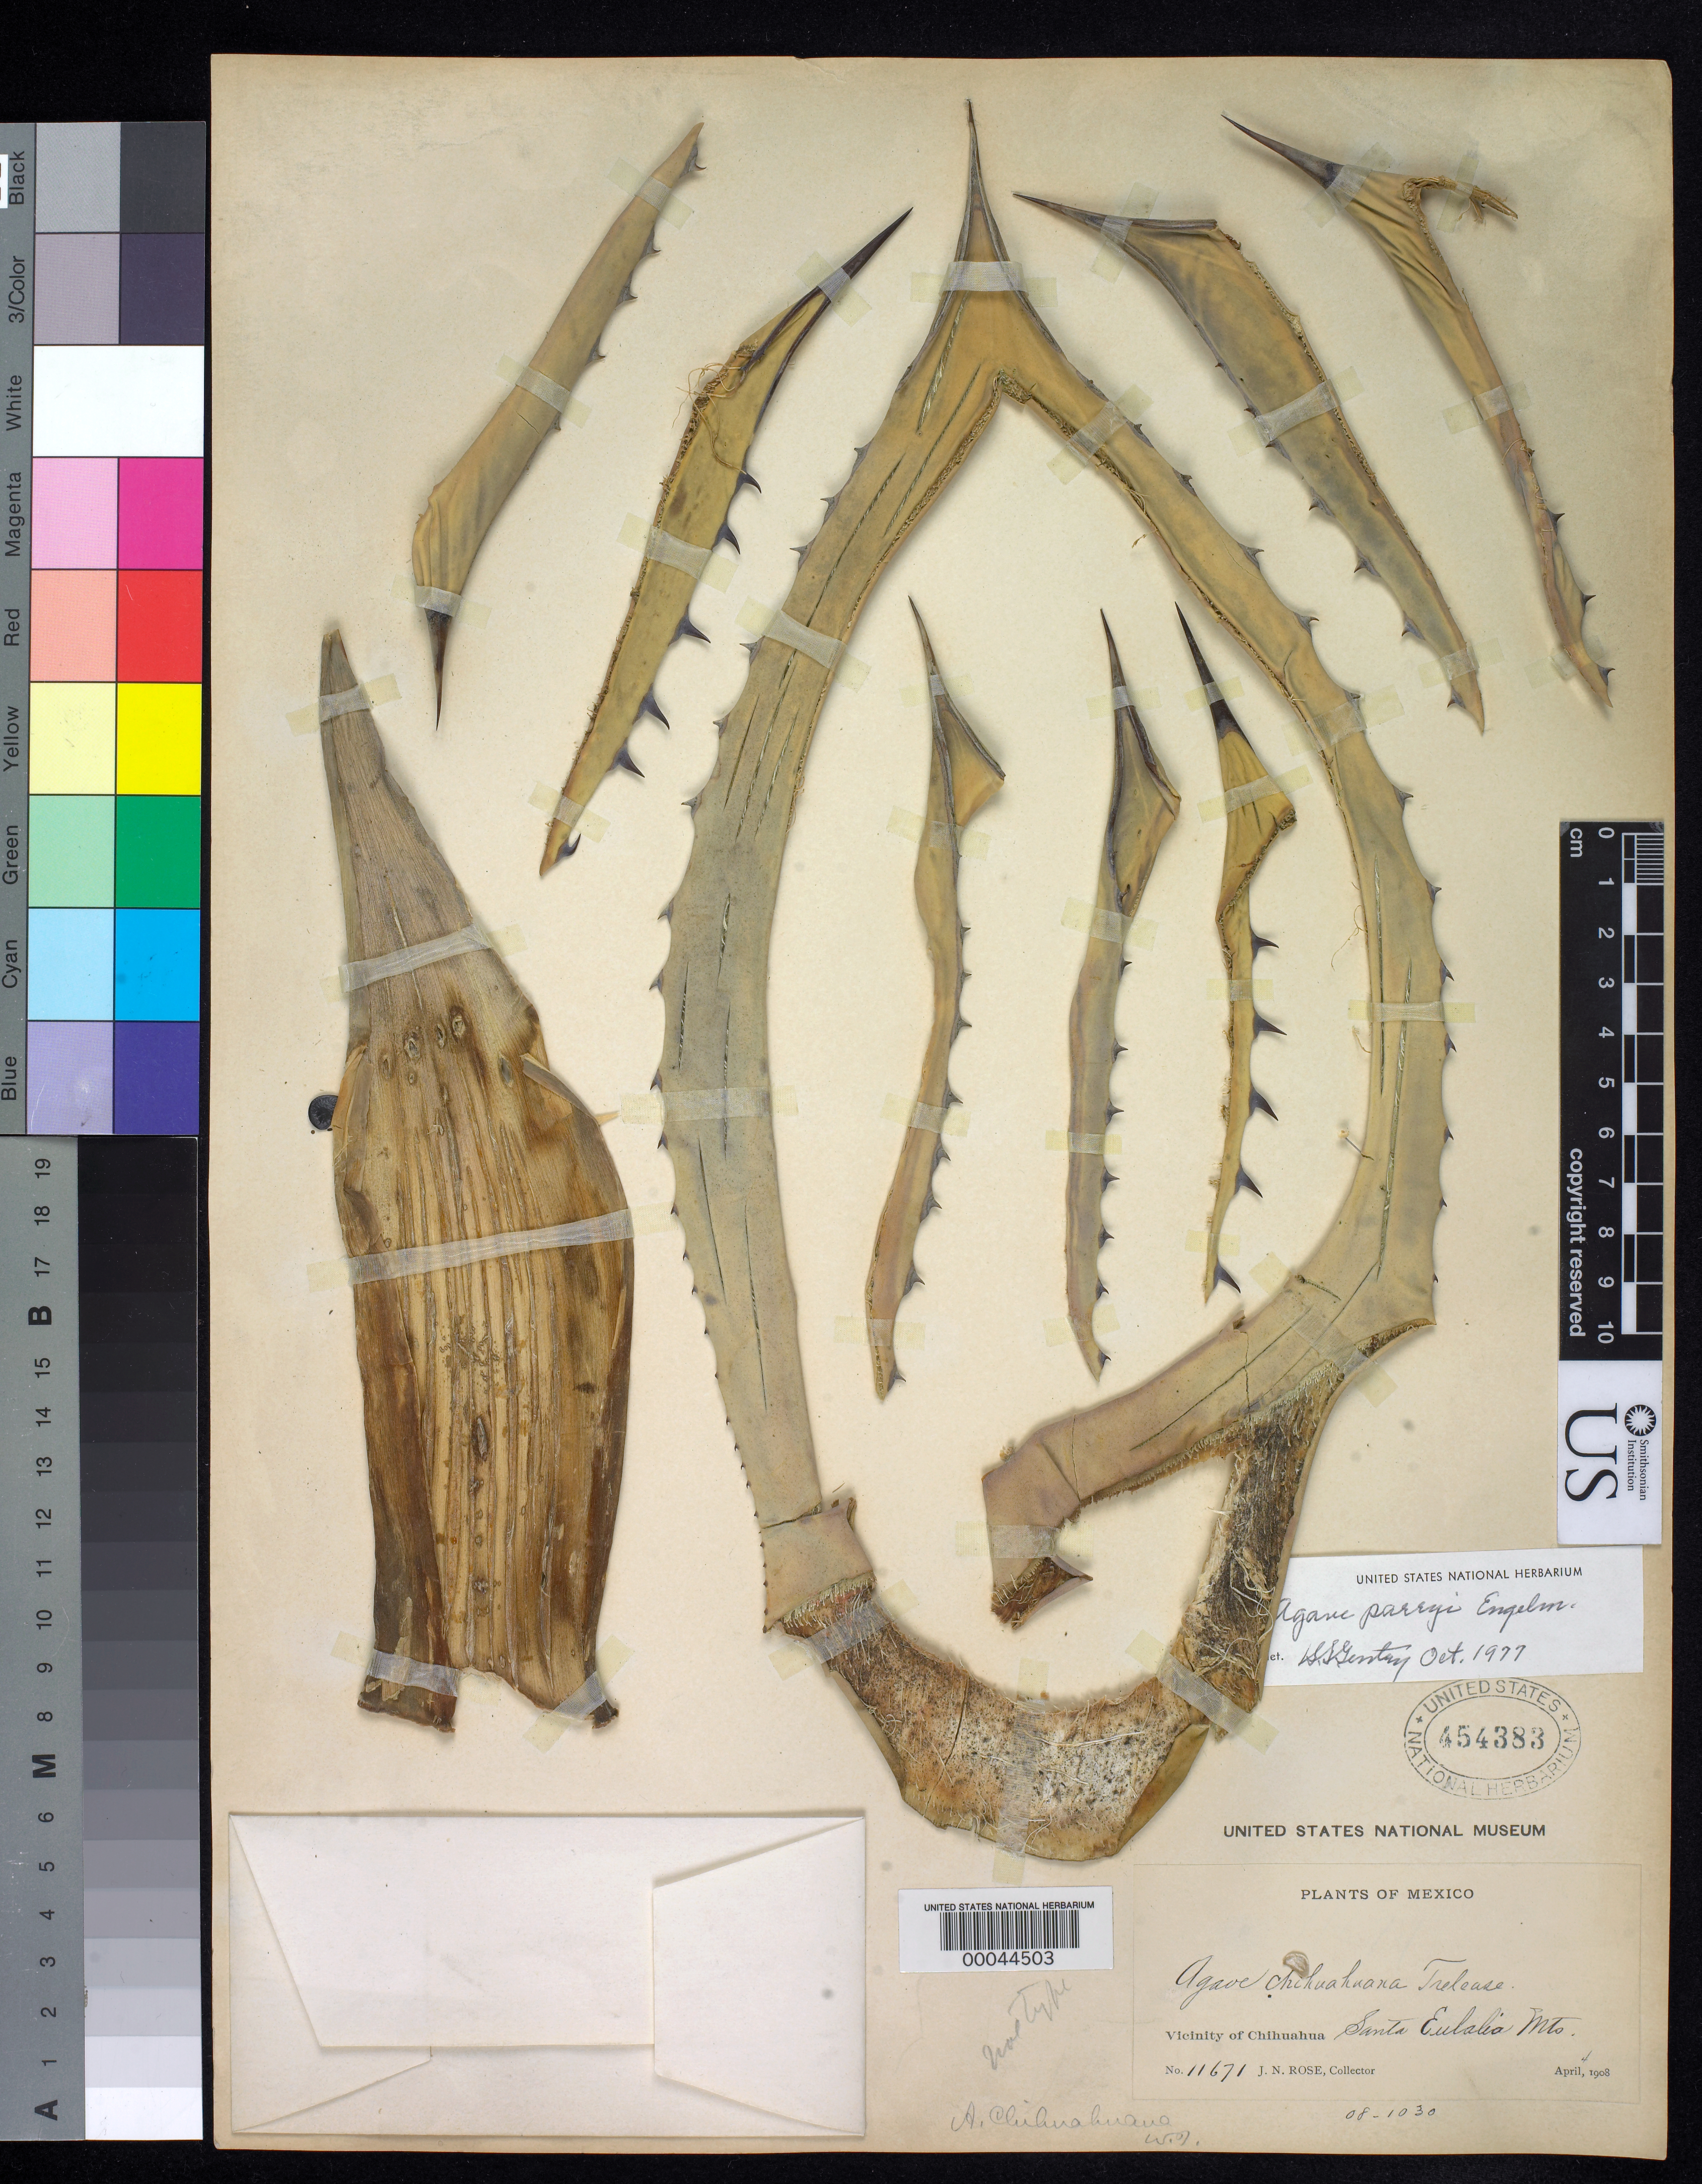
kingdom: Plantae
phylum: Tracheophyta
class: Liliopsida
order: Asparagales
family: Asparagaceae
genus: Agave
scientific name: Agave parryi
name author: Engelm.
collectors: J. N. Rose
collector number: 11671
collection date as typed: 04 Apr 1908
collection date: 1908-04-04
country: Mexico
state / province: Chihuahua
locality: Santa Eulalia mts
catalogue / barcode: US 454383